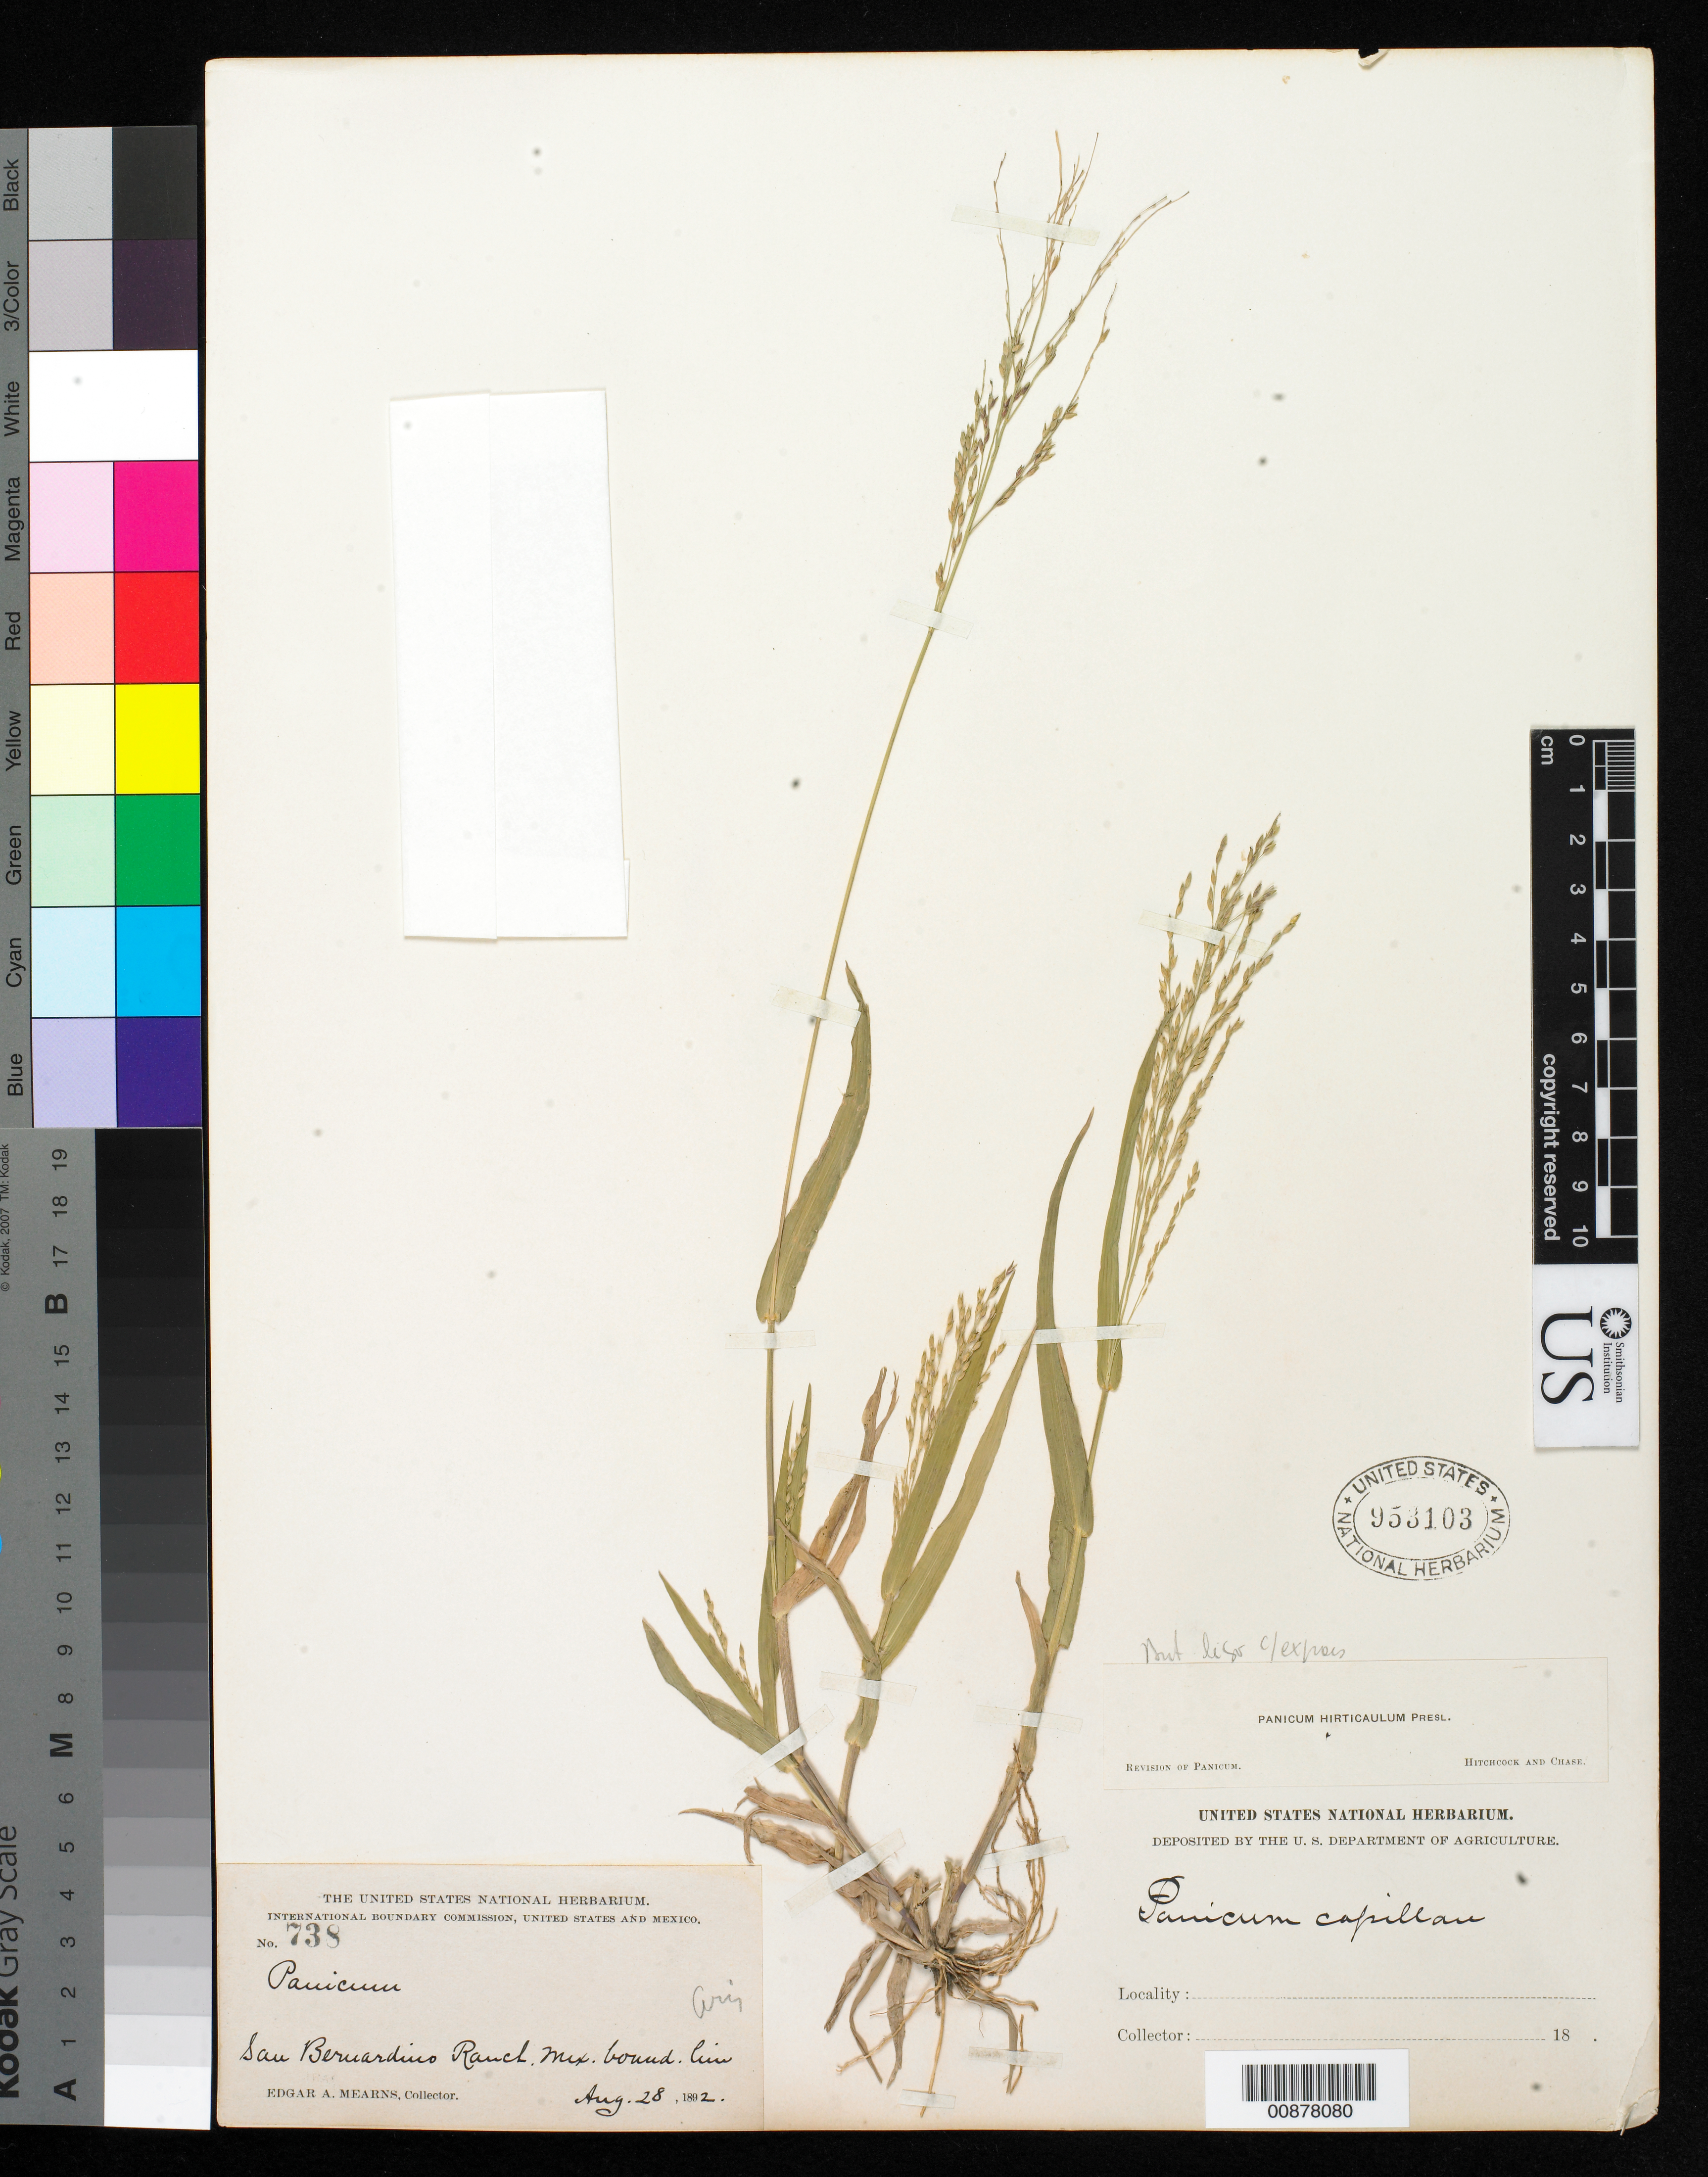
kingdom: Plantae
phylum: Tracheophyta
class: Liliopsida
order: Poales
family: Poaceae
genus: Panicum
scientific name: Panicum hirticaule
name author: J. Presl in C. Presl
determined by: Hitchcock, A. S.; Chase, [M.] A.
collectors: E. A. Mearns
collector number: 738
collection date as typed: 28 Aug 1892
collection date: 1892-08-28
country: United States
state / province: Arizona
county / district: Cochise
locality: San Bernardino Ranch, Mexican Boundary Line.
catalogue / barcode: US 953103